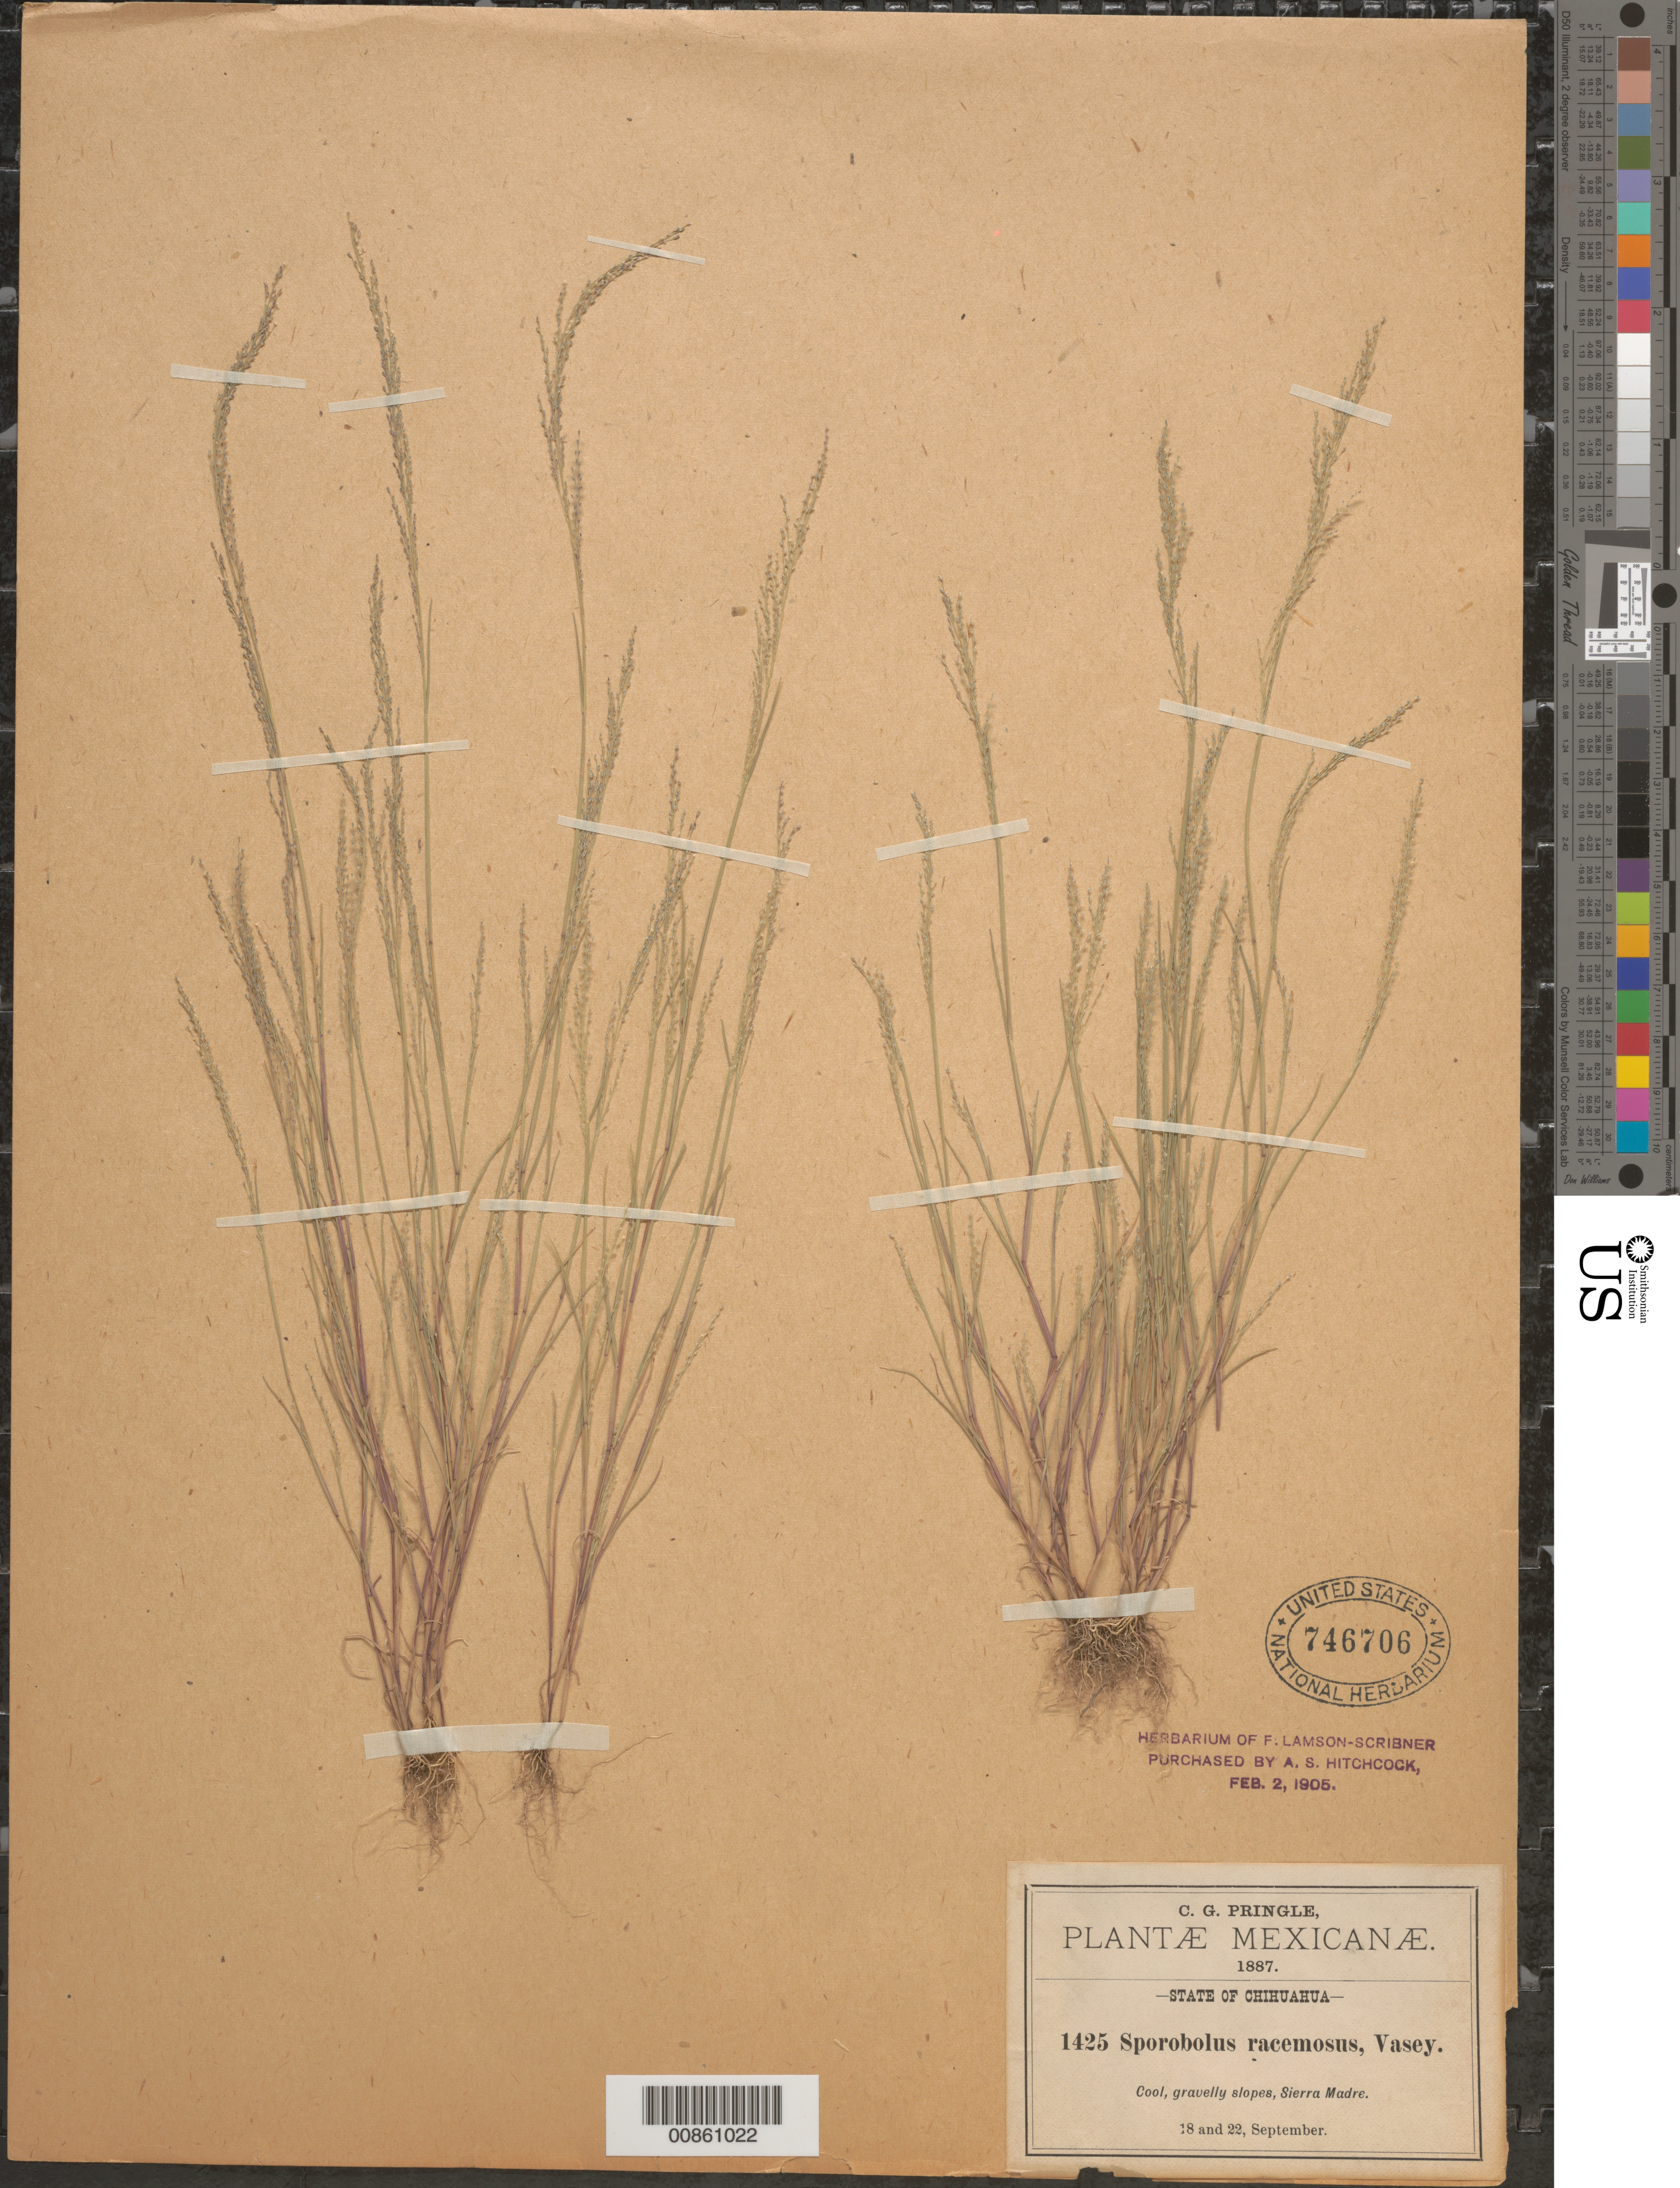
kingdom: Plantae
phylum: Tracheophyta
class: Liliopsida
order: Poales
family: Poaceae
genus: Muhlenbergia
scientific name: Muhlenbergia ramulosa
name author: (Kunth) Swallen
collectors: C. G. Pringle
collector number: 1425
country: Mexico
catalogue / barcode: US 746706